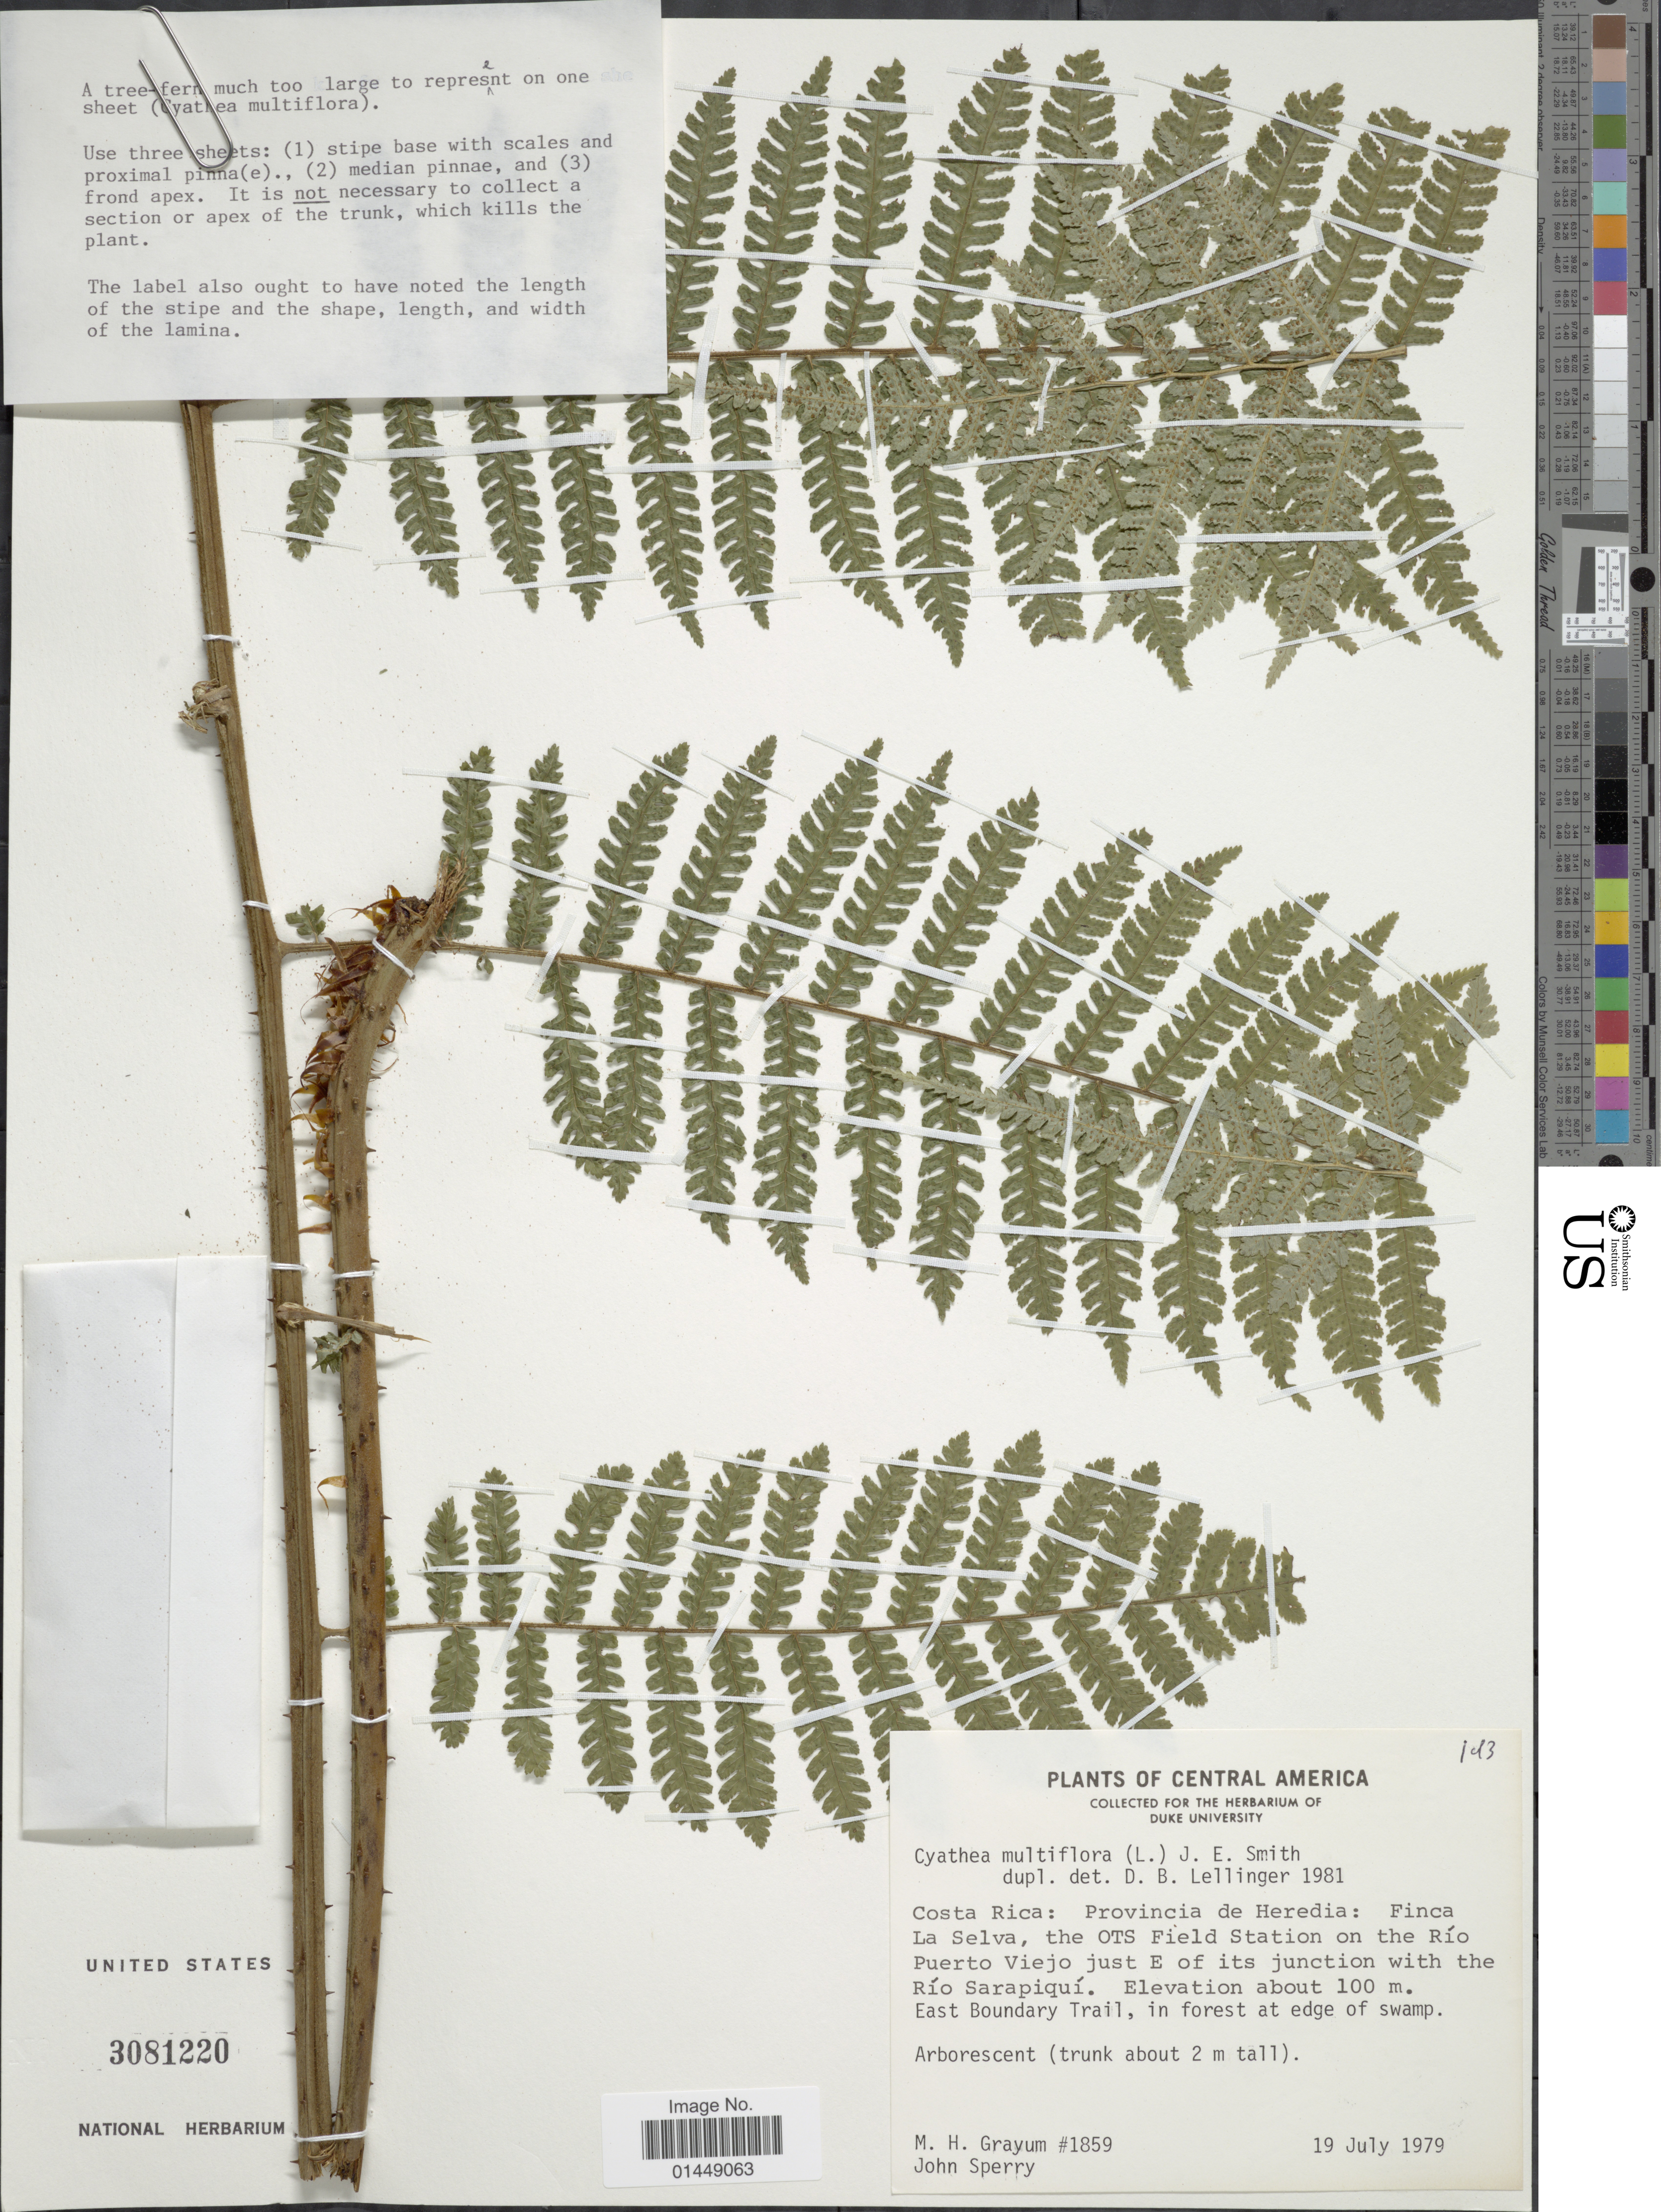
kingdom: Plantae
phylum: Tracheophyta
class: Polypodiopsida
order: Cyatheales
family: Cyatheaceae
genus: Cyathea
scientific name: Cyathea multiflora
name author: Sm.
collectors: M. H. Grayum & J. Sperry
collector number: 1859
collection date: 1979-07-19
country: Costa Rica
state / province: Heredia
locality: Costa Rica: Provincia de Heredia: Finca La Selva, the OTS Field Station on the Río Puerto Viejo just E of its junction with the Río Sarapiquí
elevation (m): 100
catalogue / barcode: US 3081220